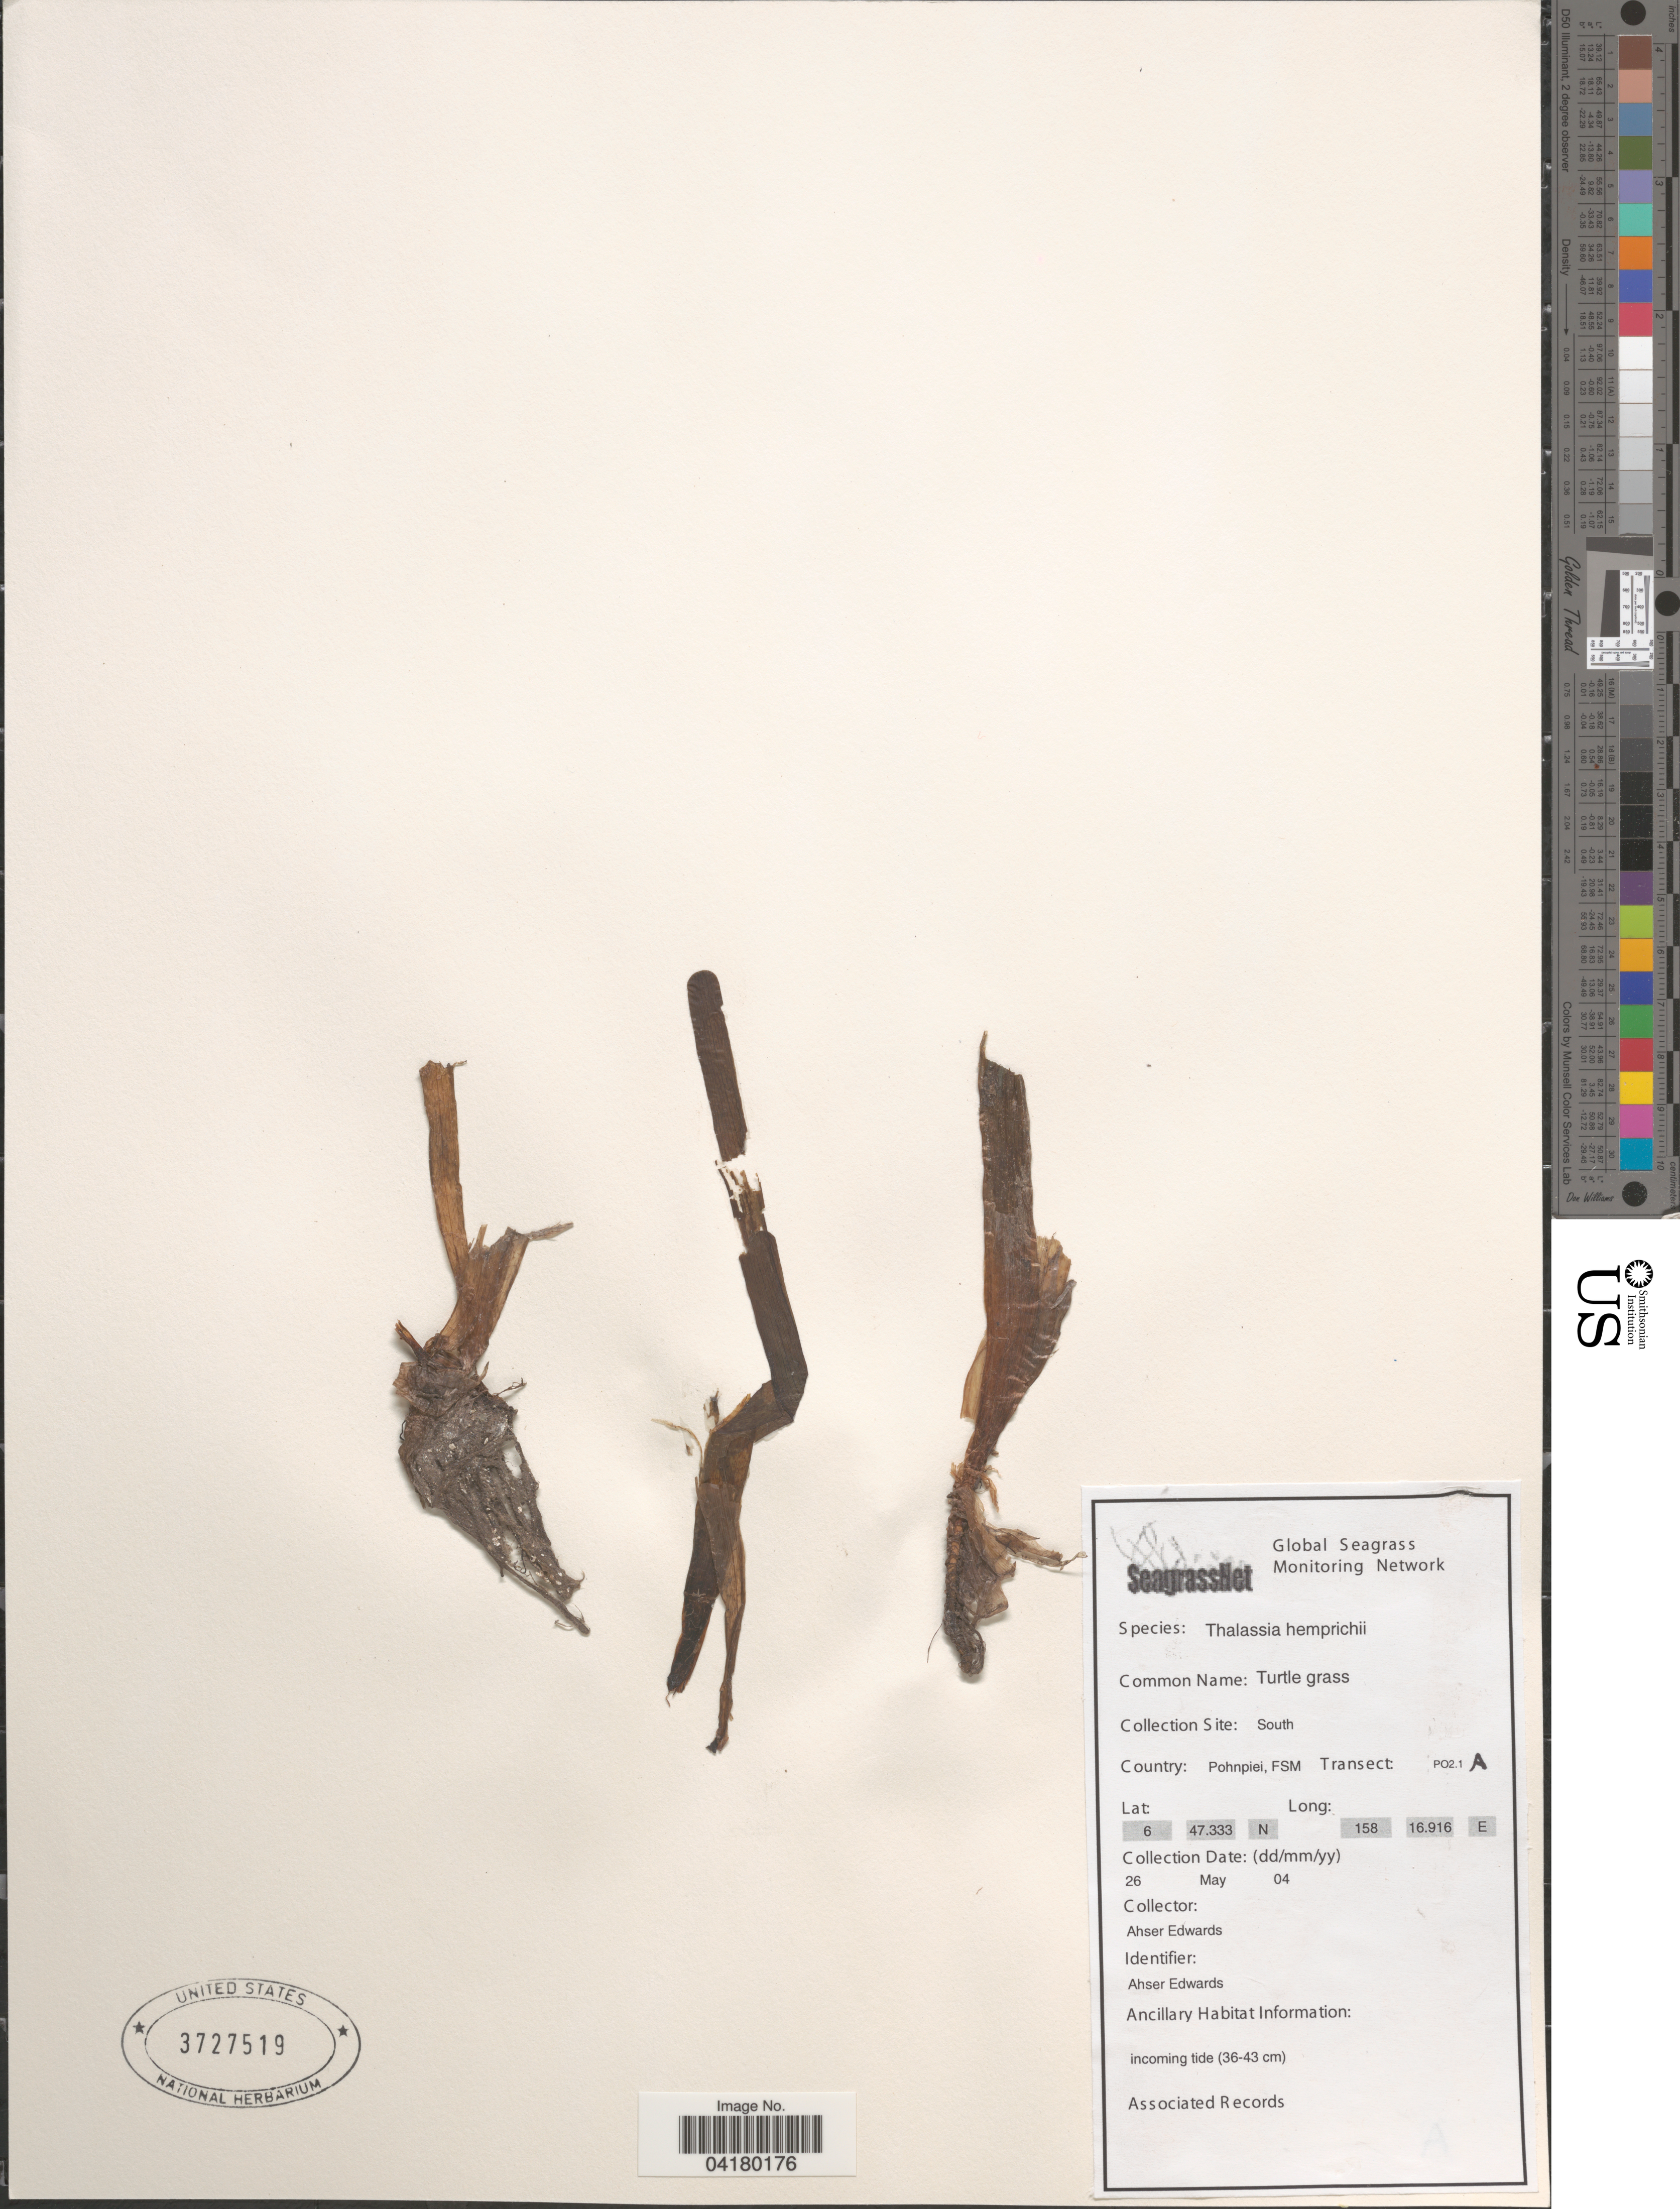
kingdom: Plantae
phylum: Tracheophyta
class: Liliopsida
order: Alismatales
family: Hydrocharitaceae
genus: Thalassia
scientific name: Thalassia hemprichii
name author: Asch.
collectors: A. Edwards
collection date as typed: Transcribed d/m/y: 26/5/4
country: Micronesia, Federated States of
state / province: Pohnpei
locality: Collection Site: South. Country: Pohnpiei, FSM. Transect: PO2.1A.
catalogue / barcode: US 3727519